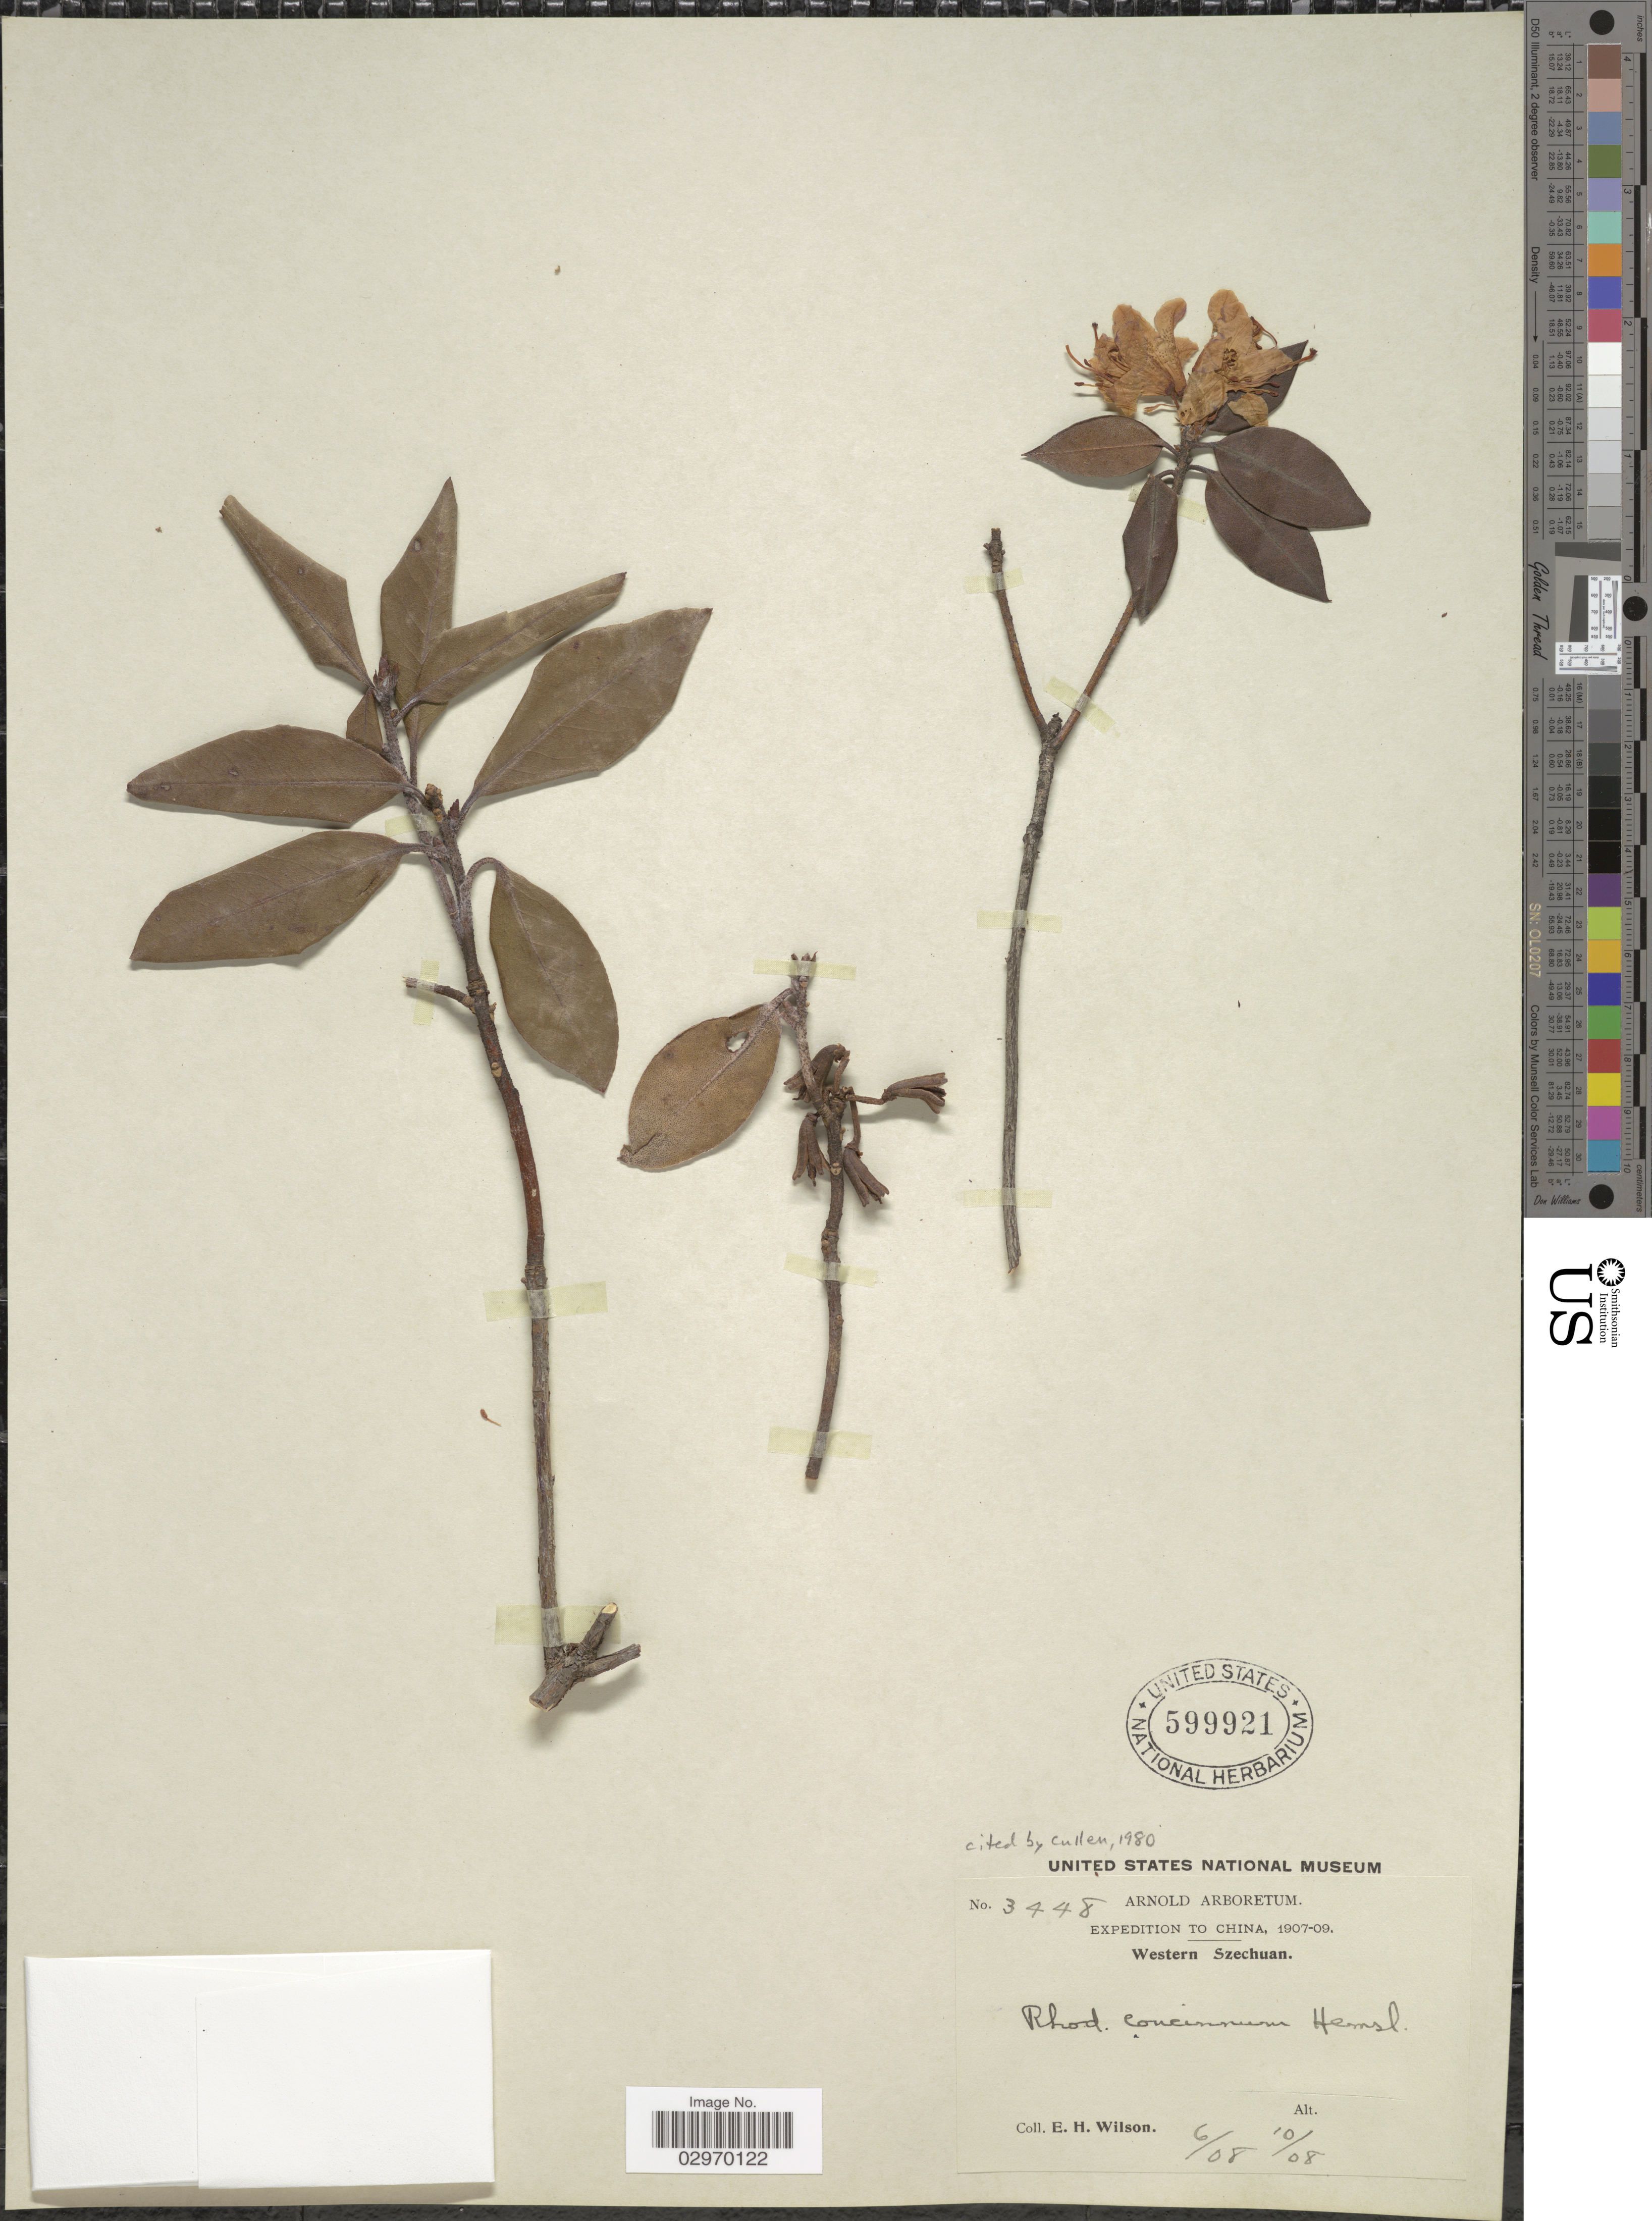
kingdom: Plantae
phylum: Tracheophyta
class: Magnoliopsida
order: Ericales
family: Ericaceae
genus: Rhododendron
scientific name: Rhododendron concinnum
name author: Hemsl.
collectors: E. Wilson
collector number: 3448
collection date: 1908-06/1908-10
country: China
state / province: Sichuan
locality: Western Szechuan.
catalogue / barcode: US 599921